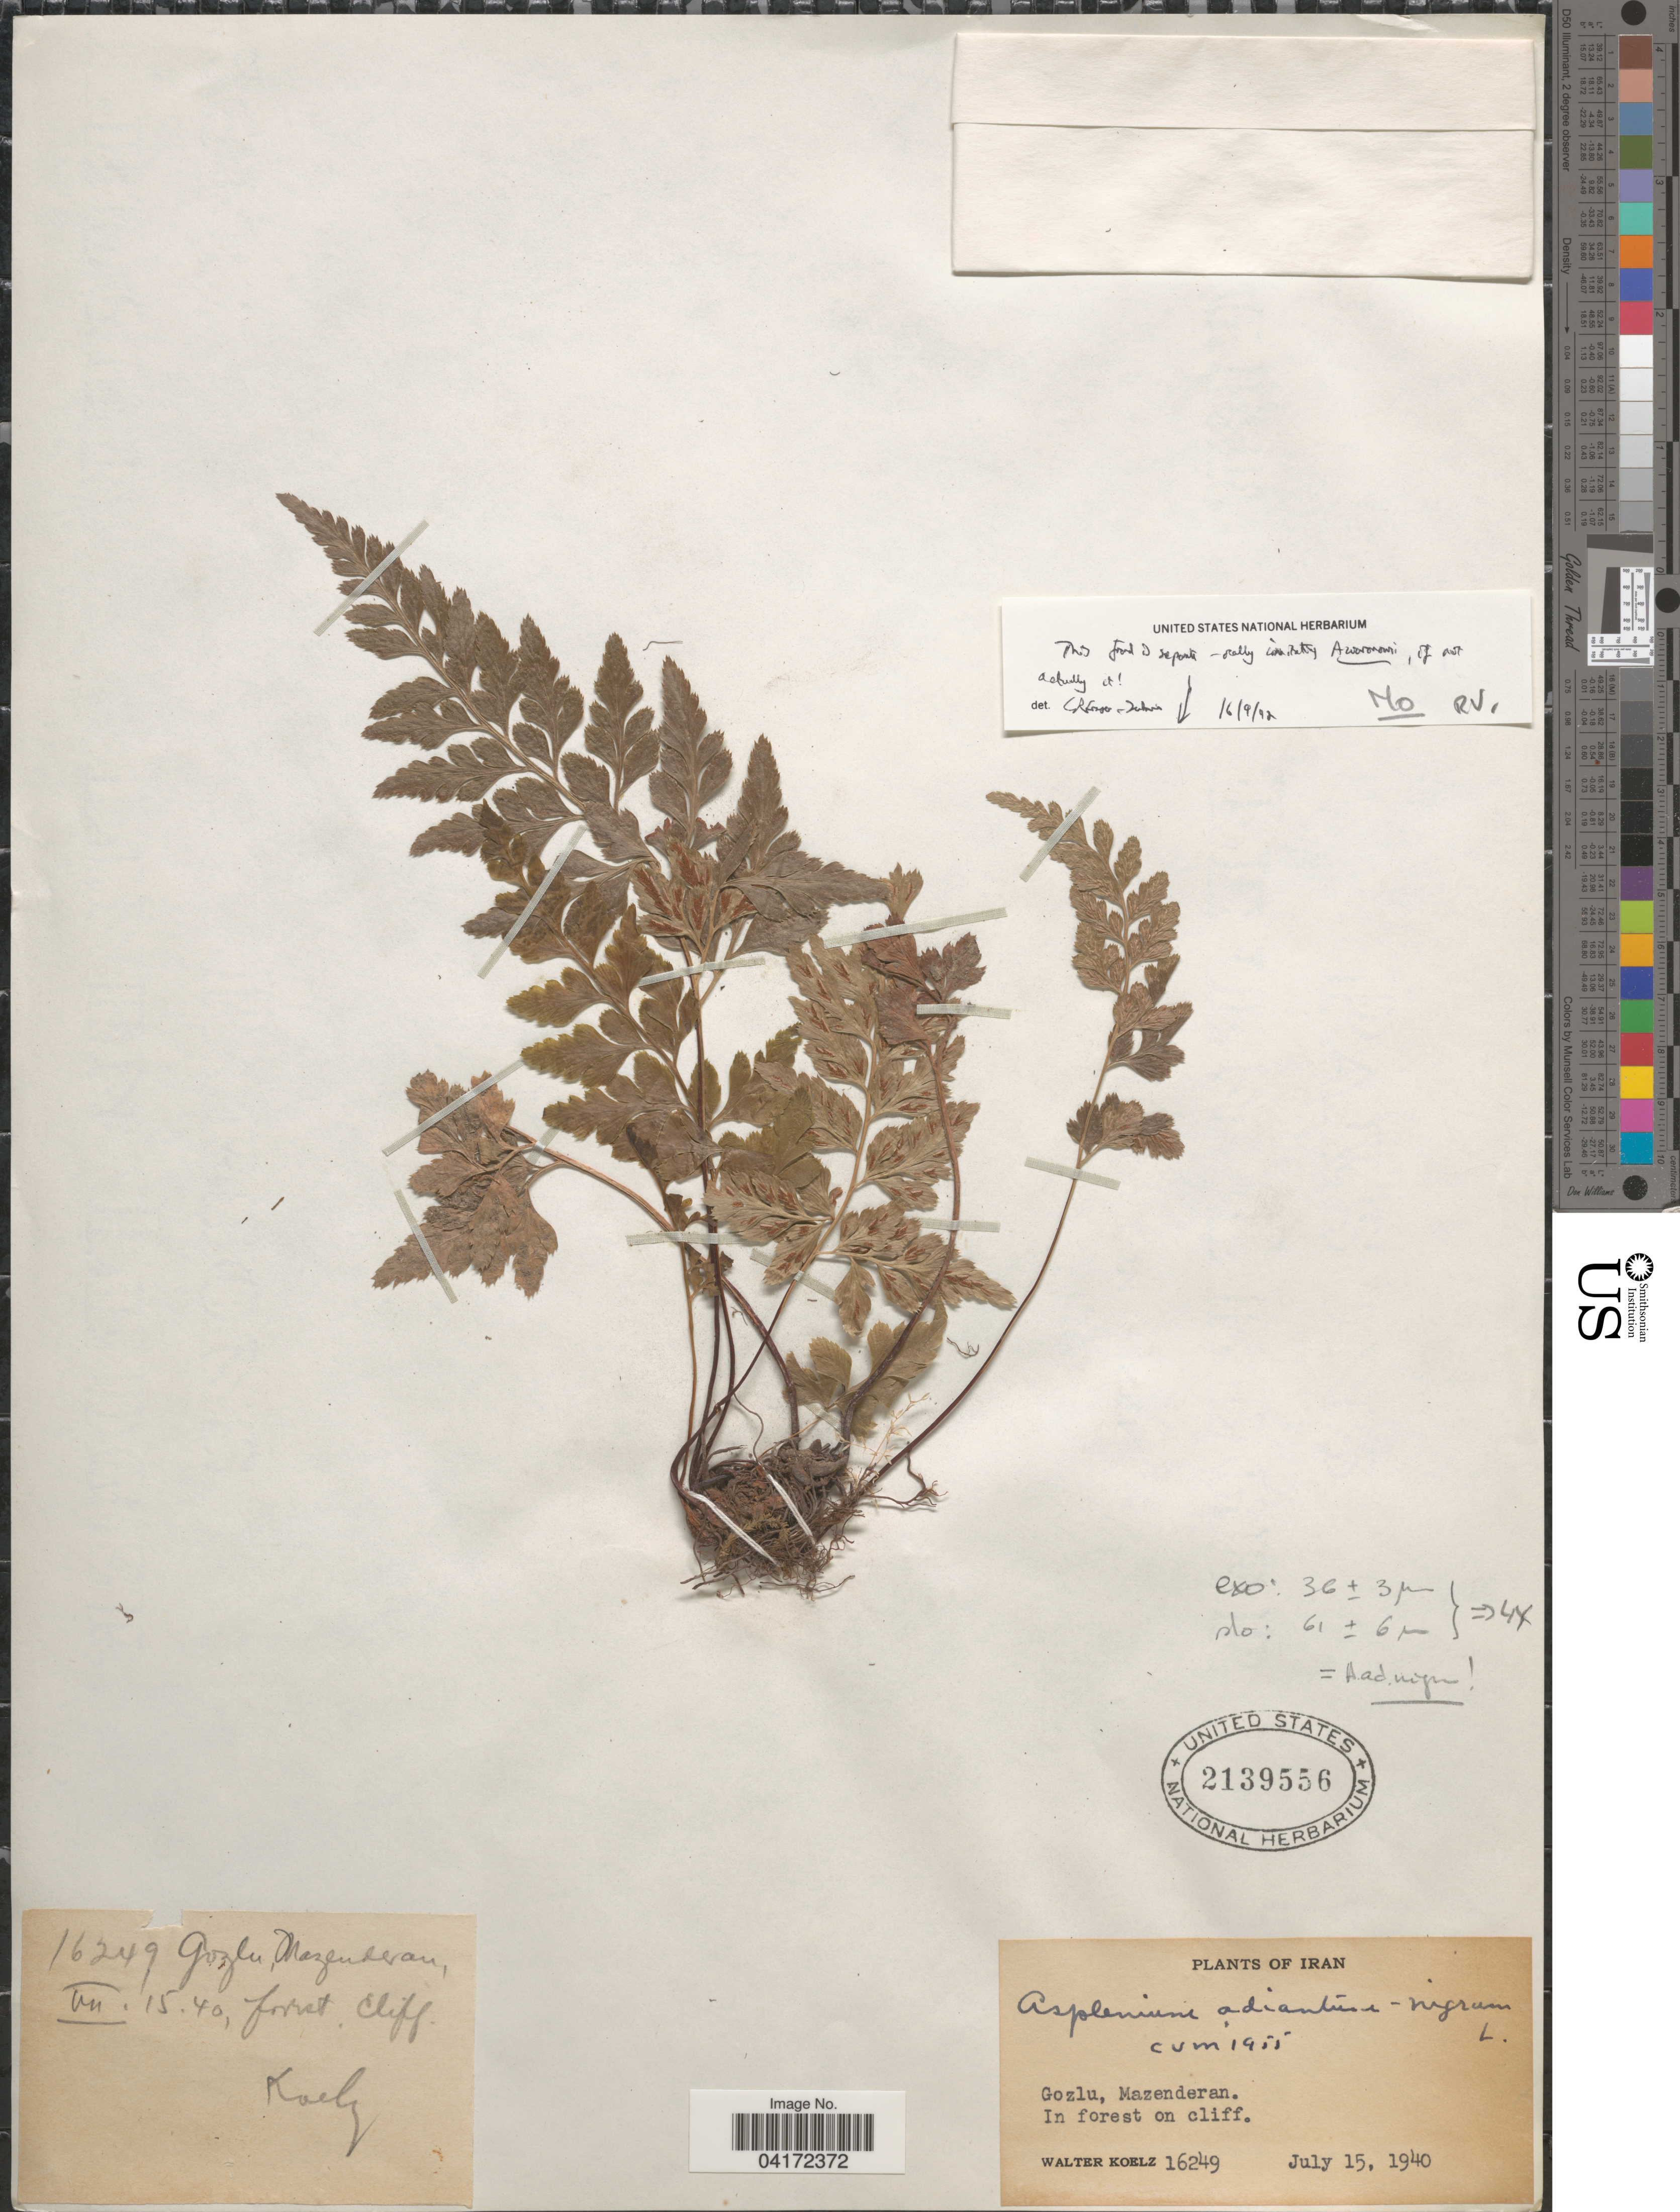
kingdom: Plantae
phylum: Tracheophyta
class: Polypodiopsida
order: Polypodiales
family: Aspleniaceae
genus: Asplenium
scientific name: Asplenium adiantum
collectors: W. N. Koelz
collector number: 16249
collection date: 1940-07-15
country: Iran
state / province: Mazandaran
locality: Gozlu, Mazenderan.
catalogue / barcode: US 2139556